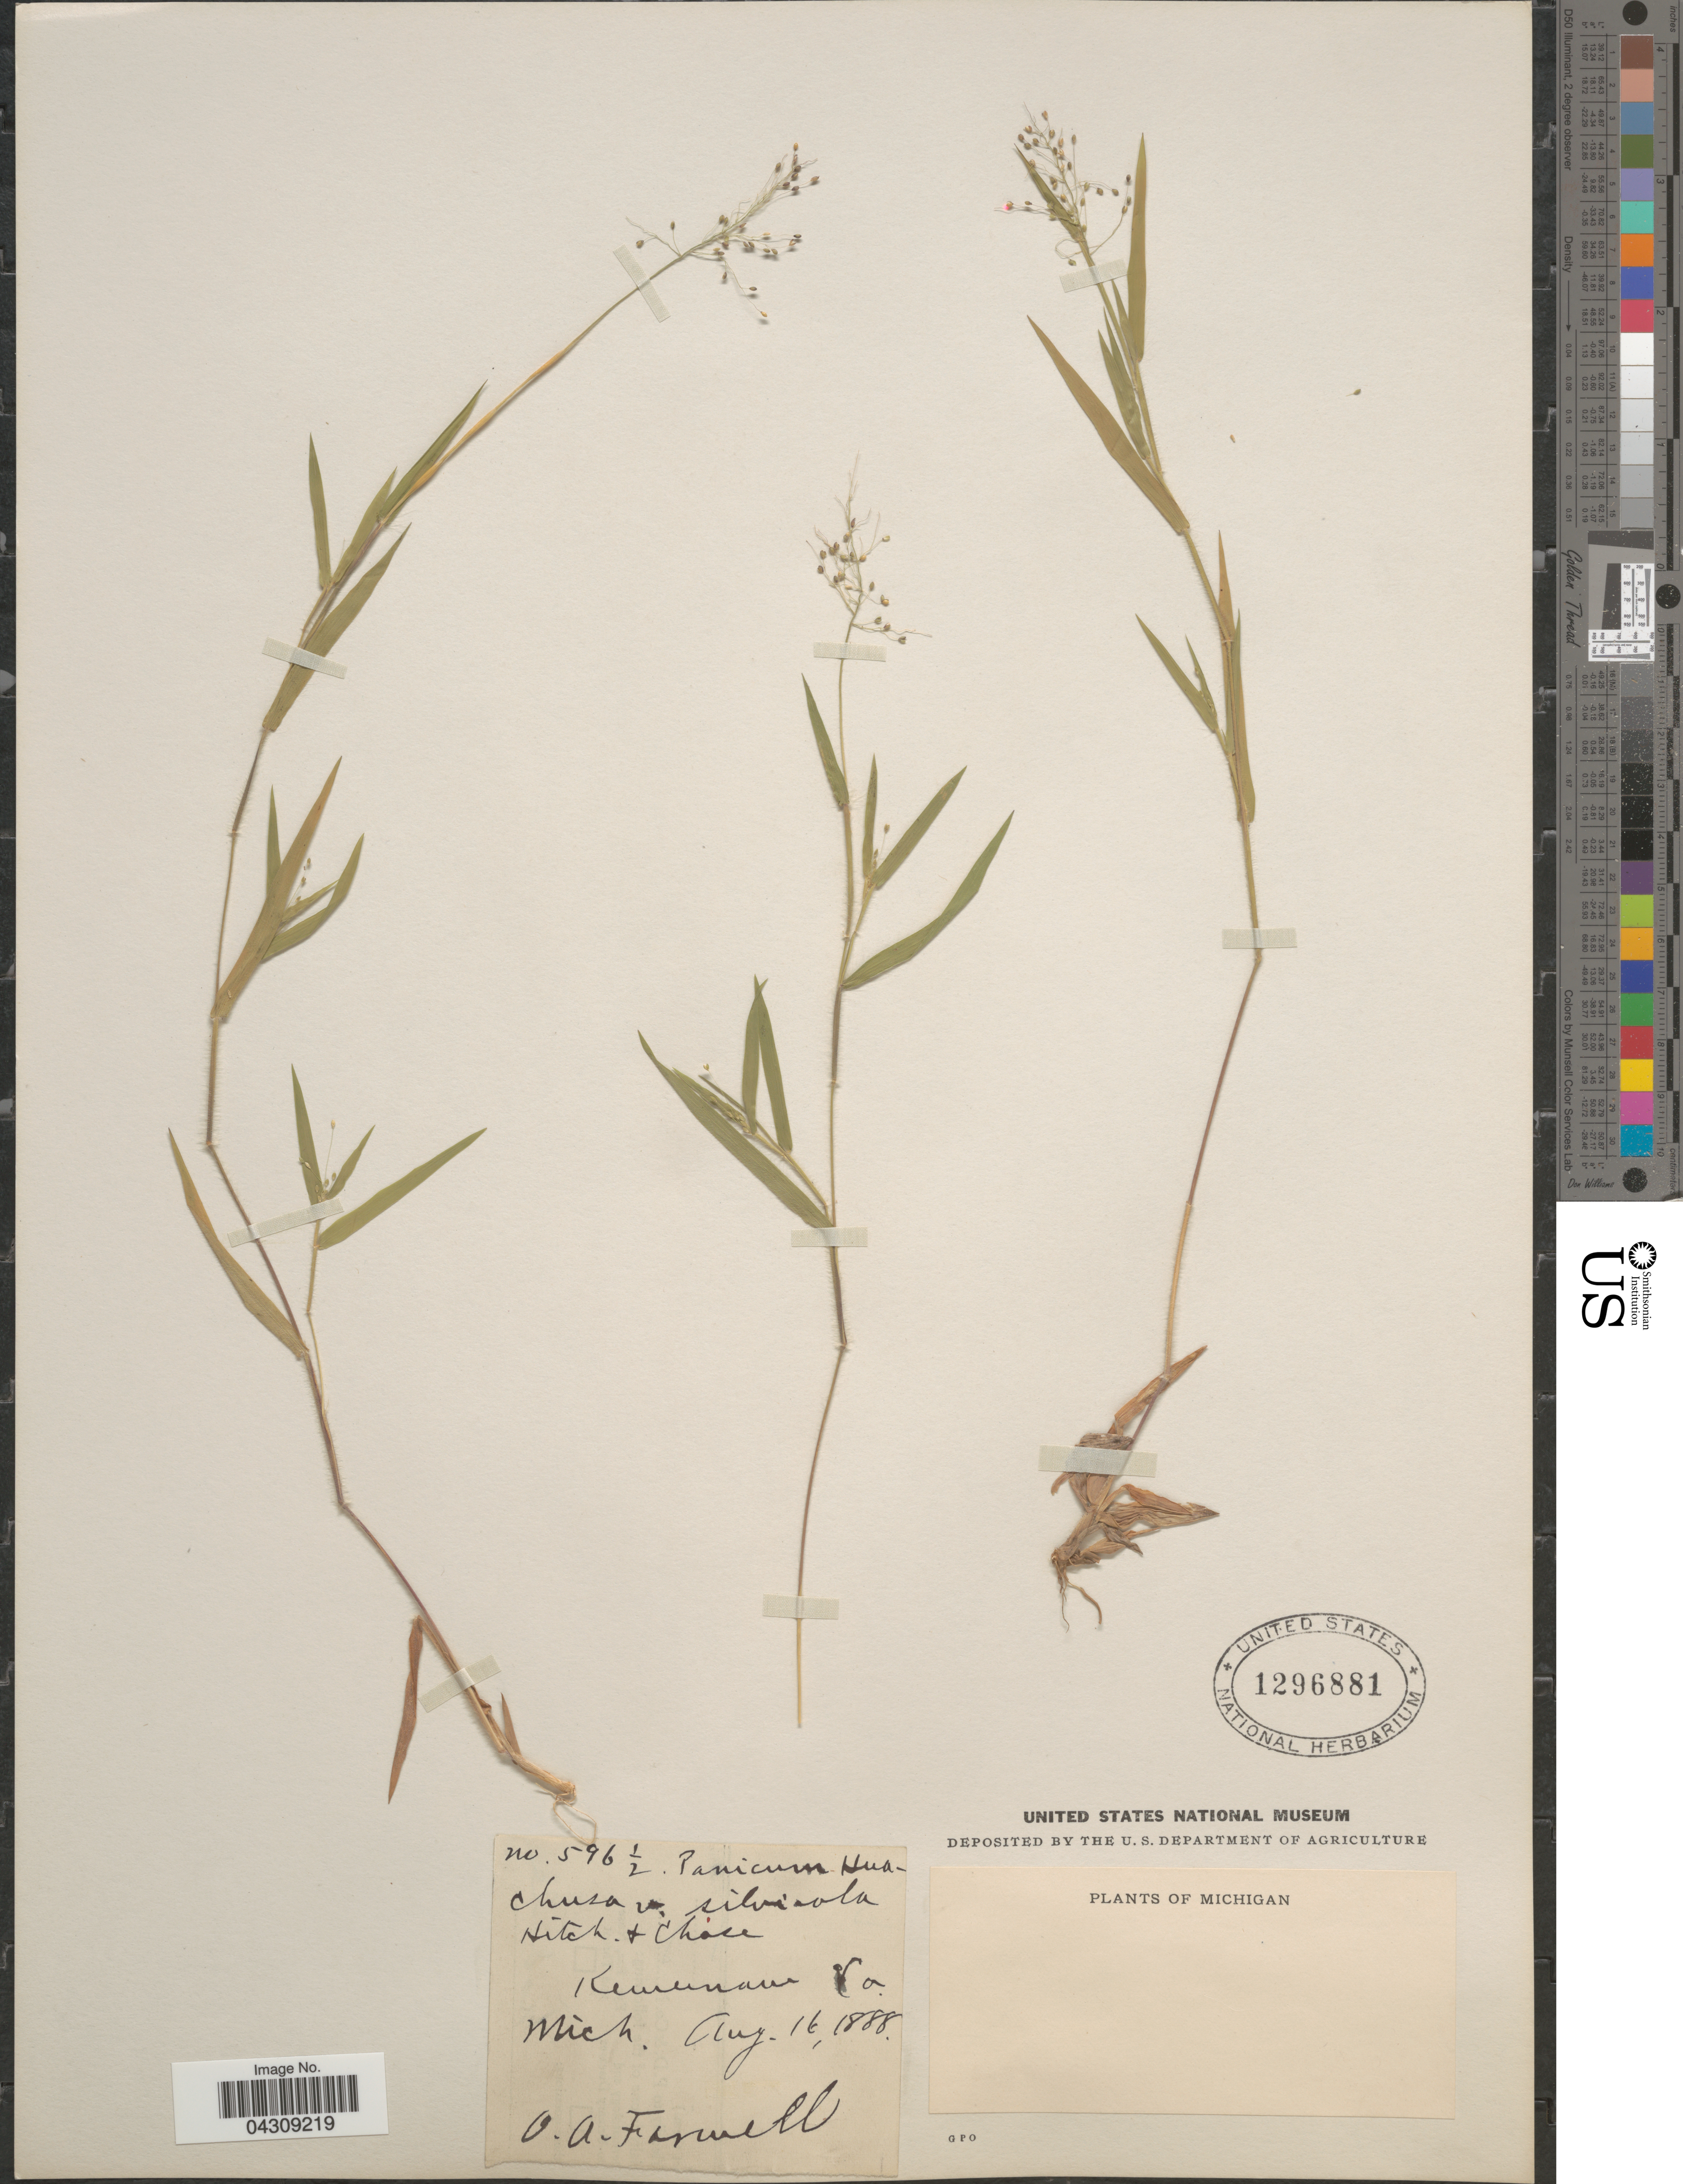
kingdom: Plantae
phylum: Tracheophyta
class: Liliopsida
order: Poales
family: Poaceae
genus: Dichanthelium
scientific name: Dichanthelium acuminatum var. acuminatum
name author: (Sw.) Gould & C.A. Clark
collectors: O. Farwell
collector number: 596½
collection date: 1888-08-16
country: United States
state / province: Michigan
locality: Keweenaw Co.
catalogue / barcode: US 1296881